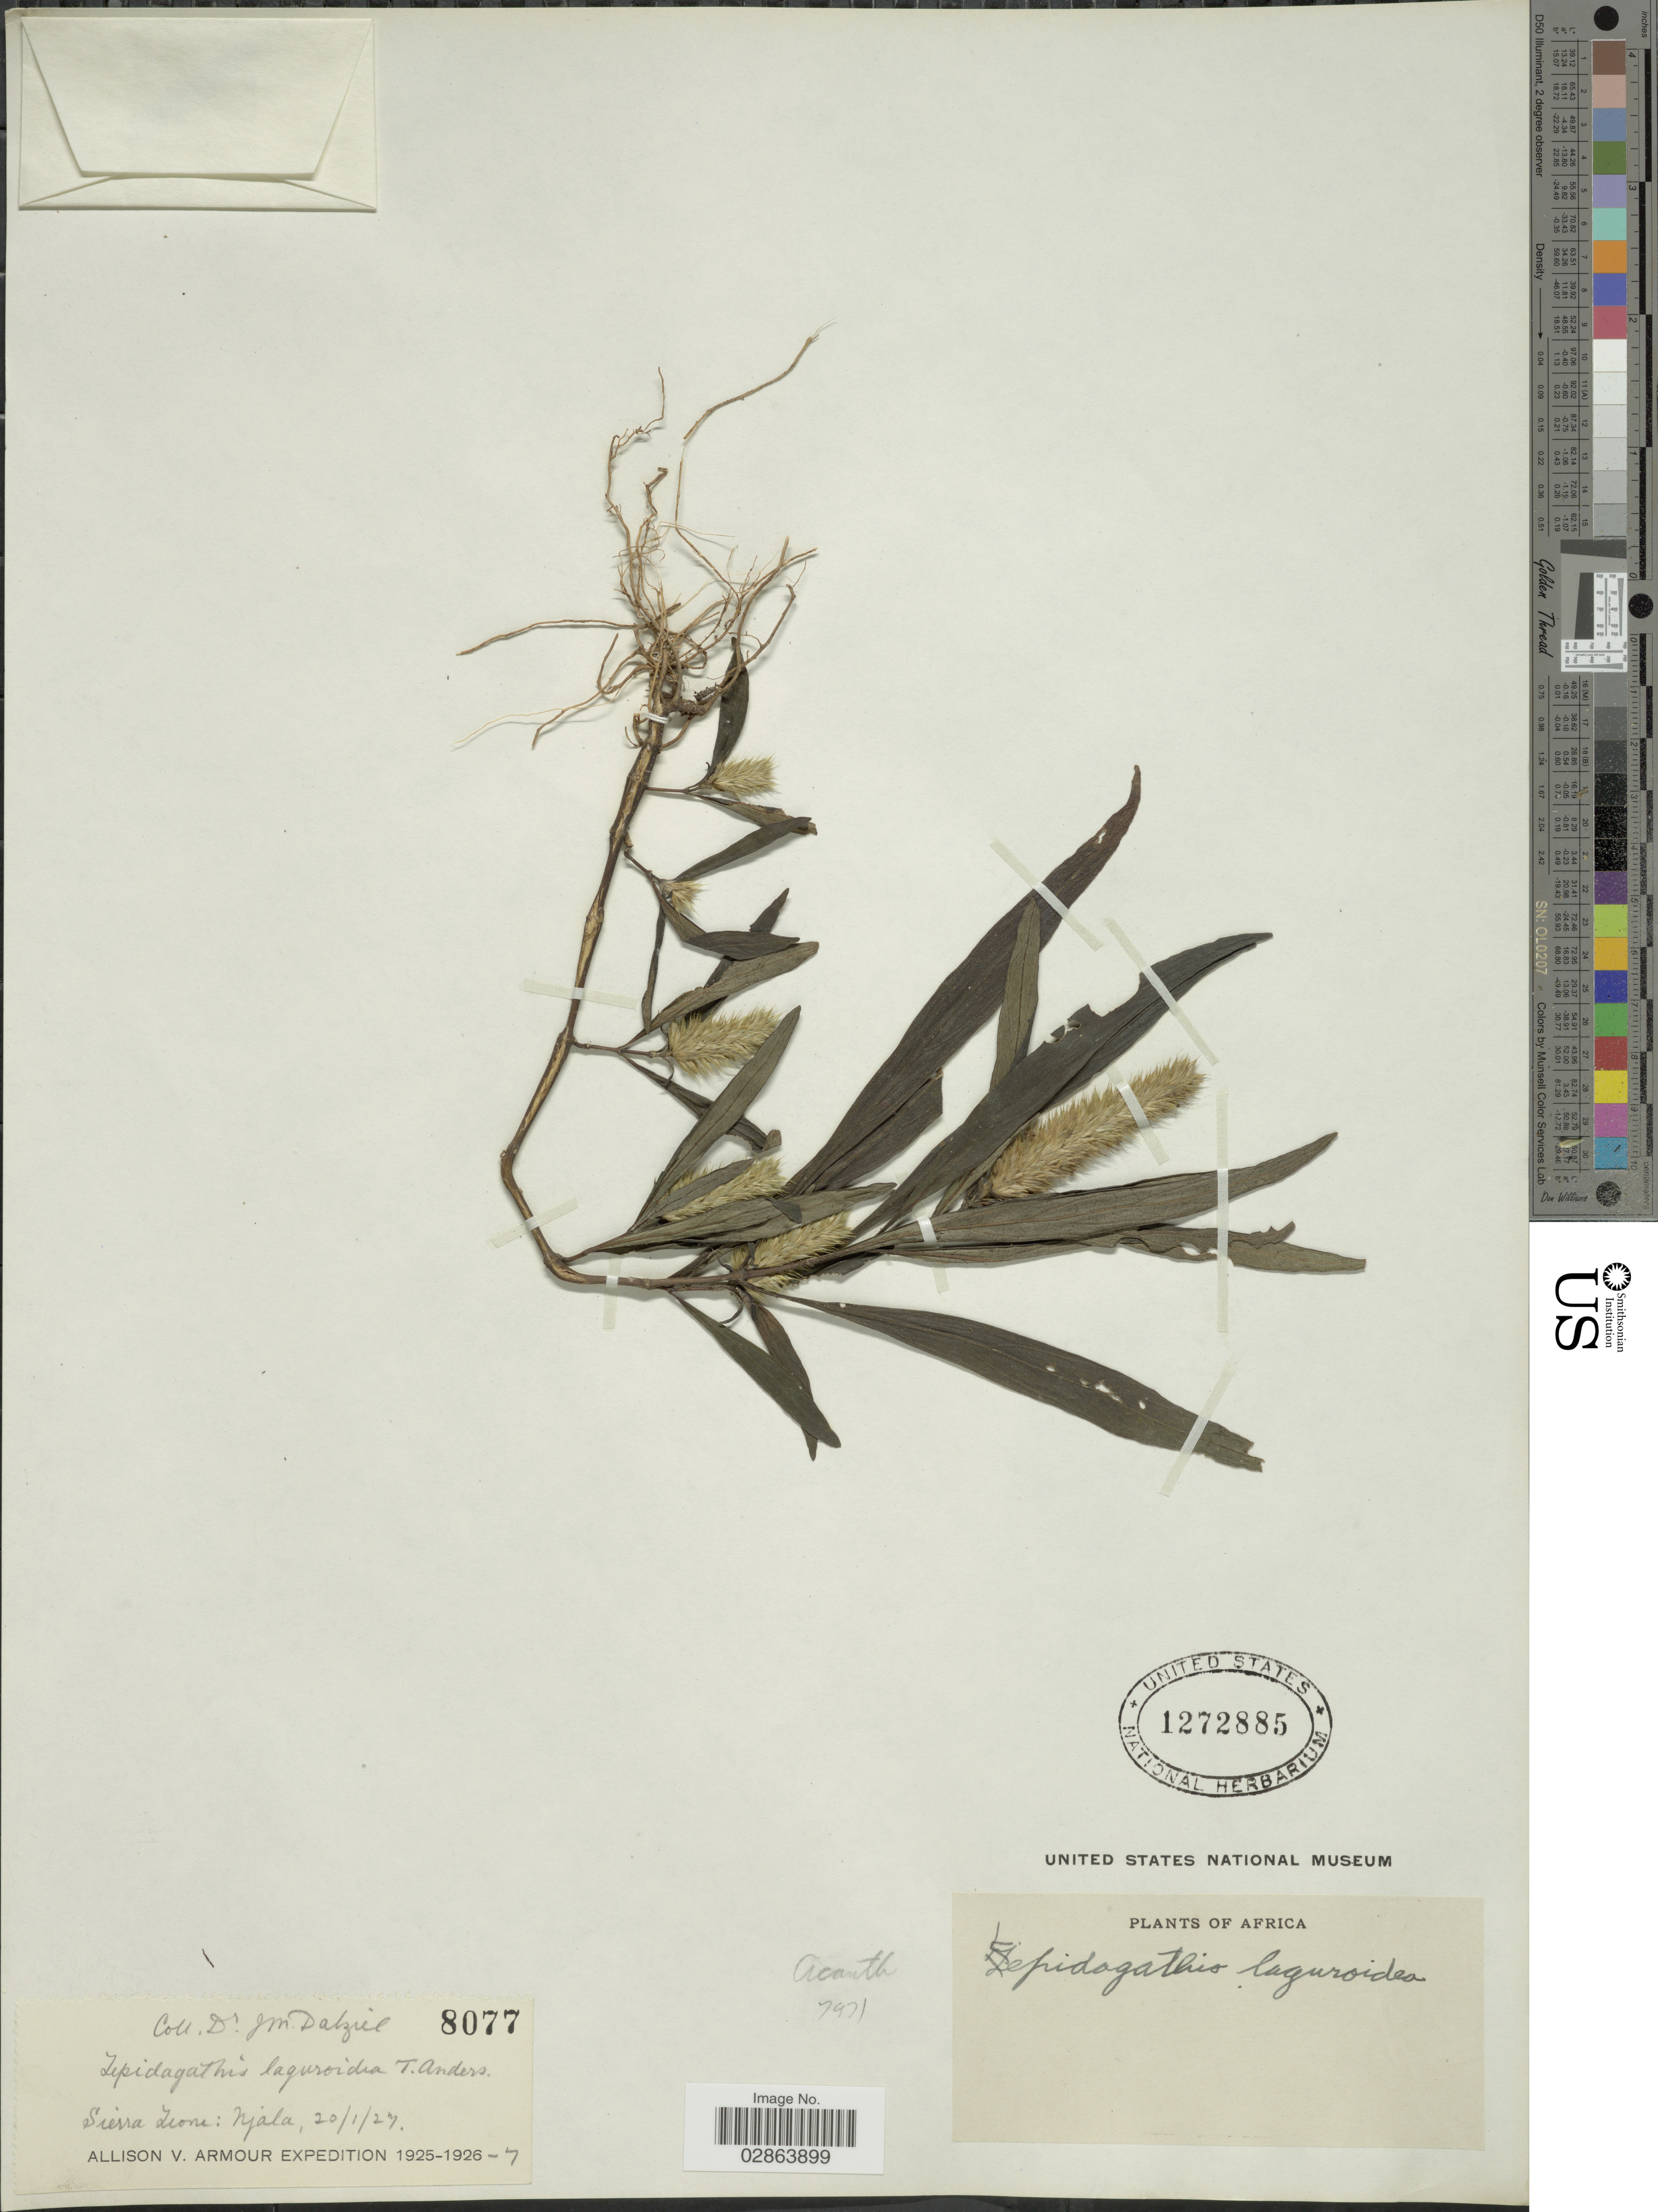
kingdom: Plantae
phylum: Tracheophyta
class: Magnoliopsida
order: Lamiales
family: Acanthaceae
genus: Teliostachya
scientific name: Teliostachya laguroidea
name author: Nees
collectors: J. Dalziel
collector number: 8077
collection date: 1927-01-20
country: Sierra Leone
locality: Njala.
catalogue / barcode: US 1272885